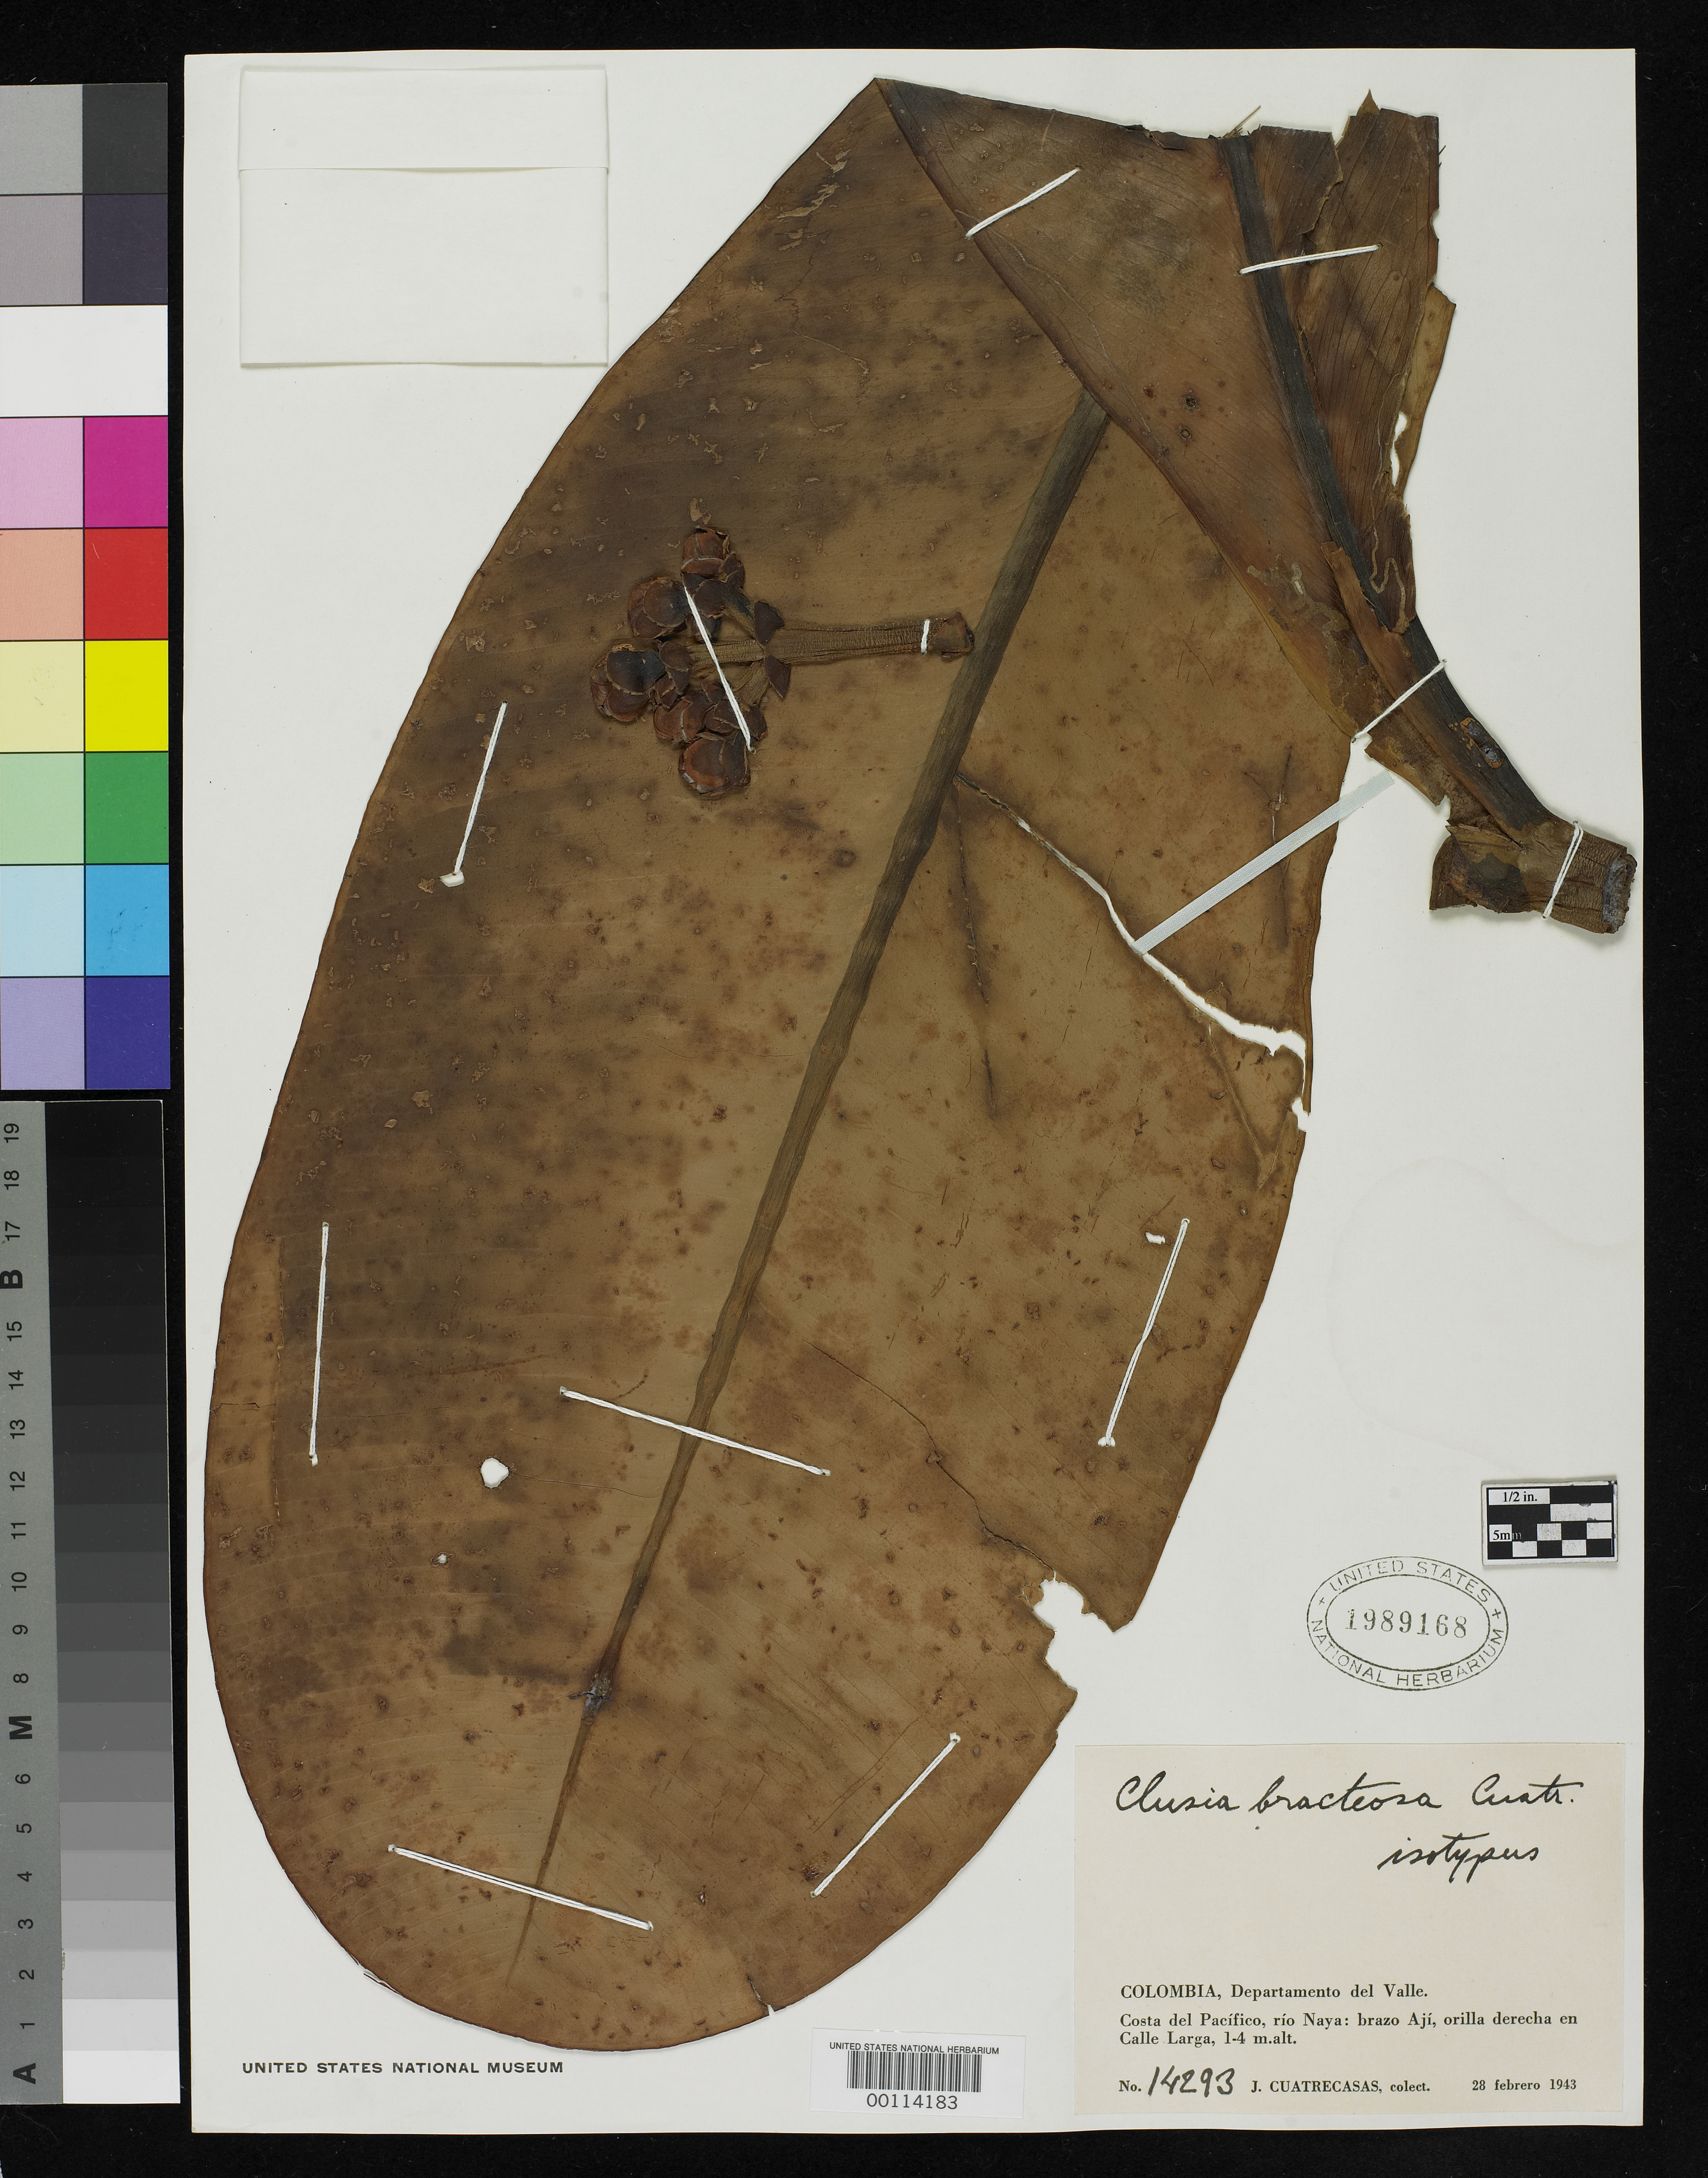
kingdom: Plantae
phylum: Tracheophyta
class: Magnoliopsida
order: Malpighiales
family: Clusiaceae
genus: Clusia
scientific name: Clusia bracteosa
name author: Cuatrec.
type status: Isotype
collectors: J. Cuatrecasas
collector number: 14293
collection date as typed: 28 Feb 1943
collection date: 1943-02-28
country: Colombia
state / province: Valle del Cauca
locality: Pacific Coast.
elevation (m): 1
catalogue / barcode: US 1989168